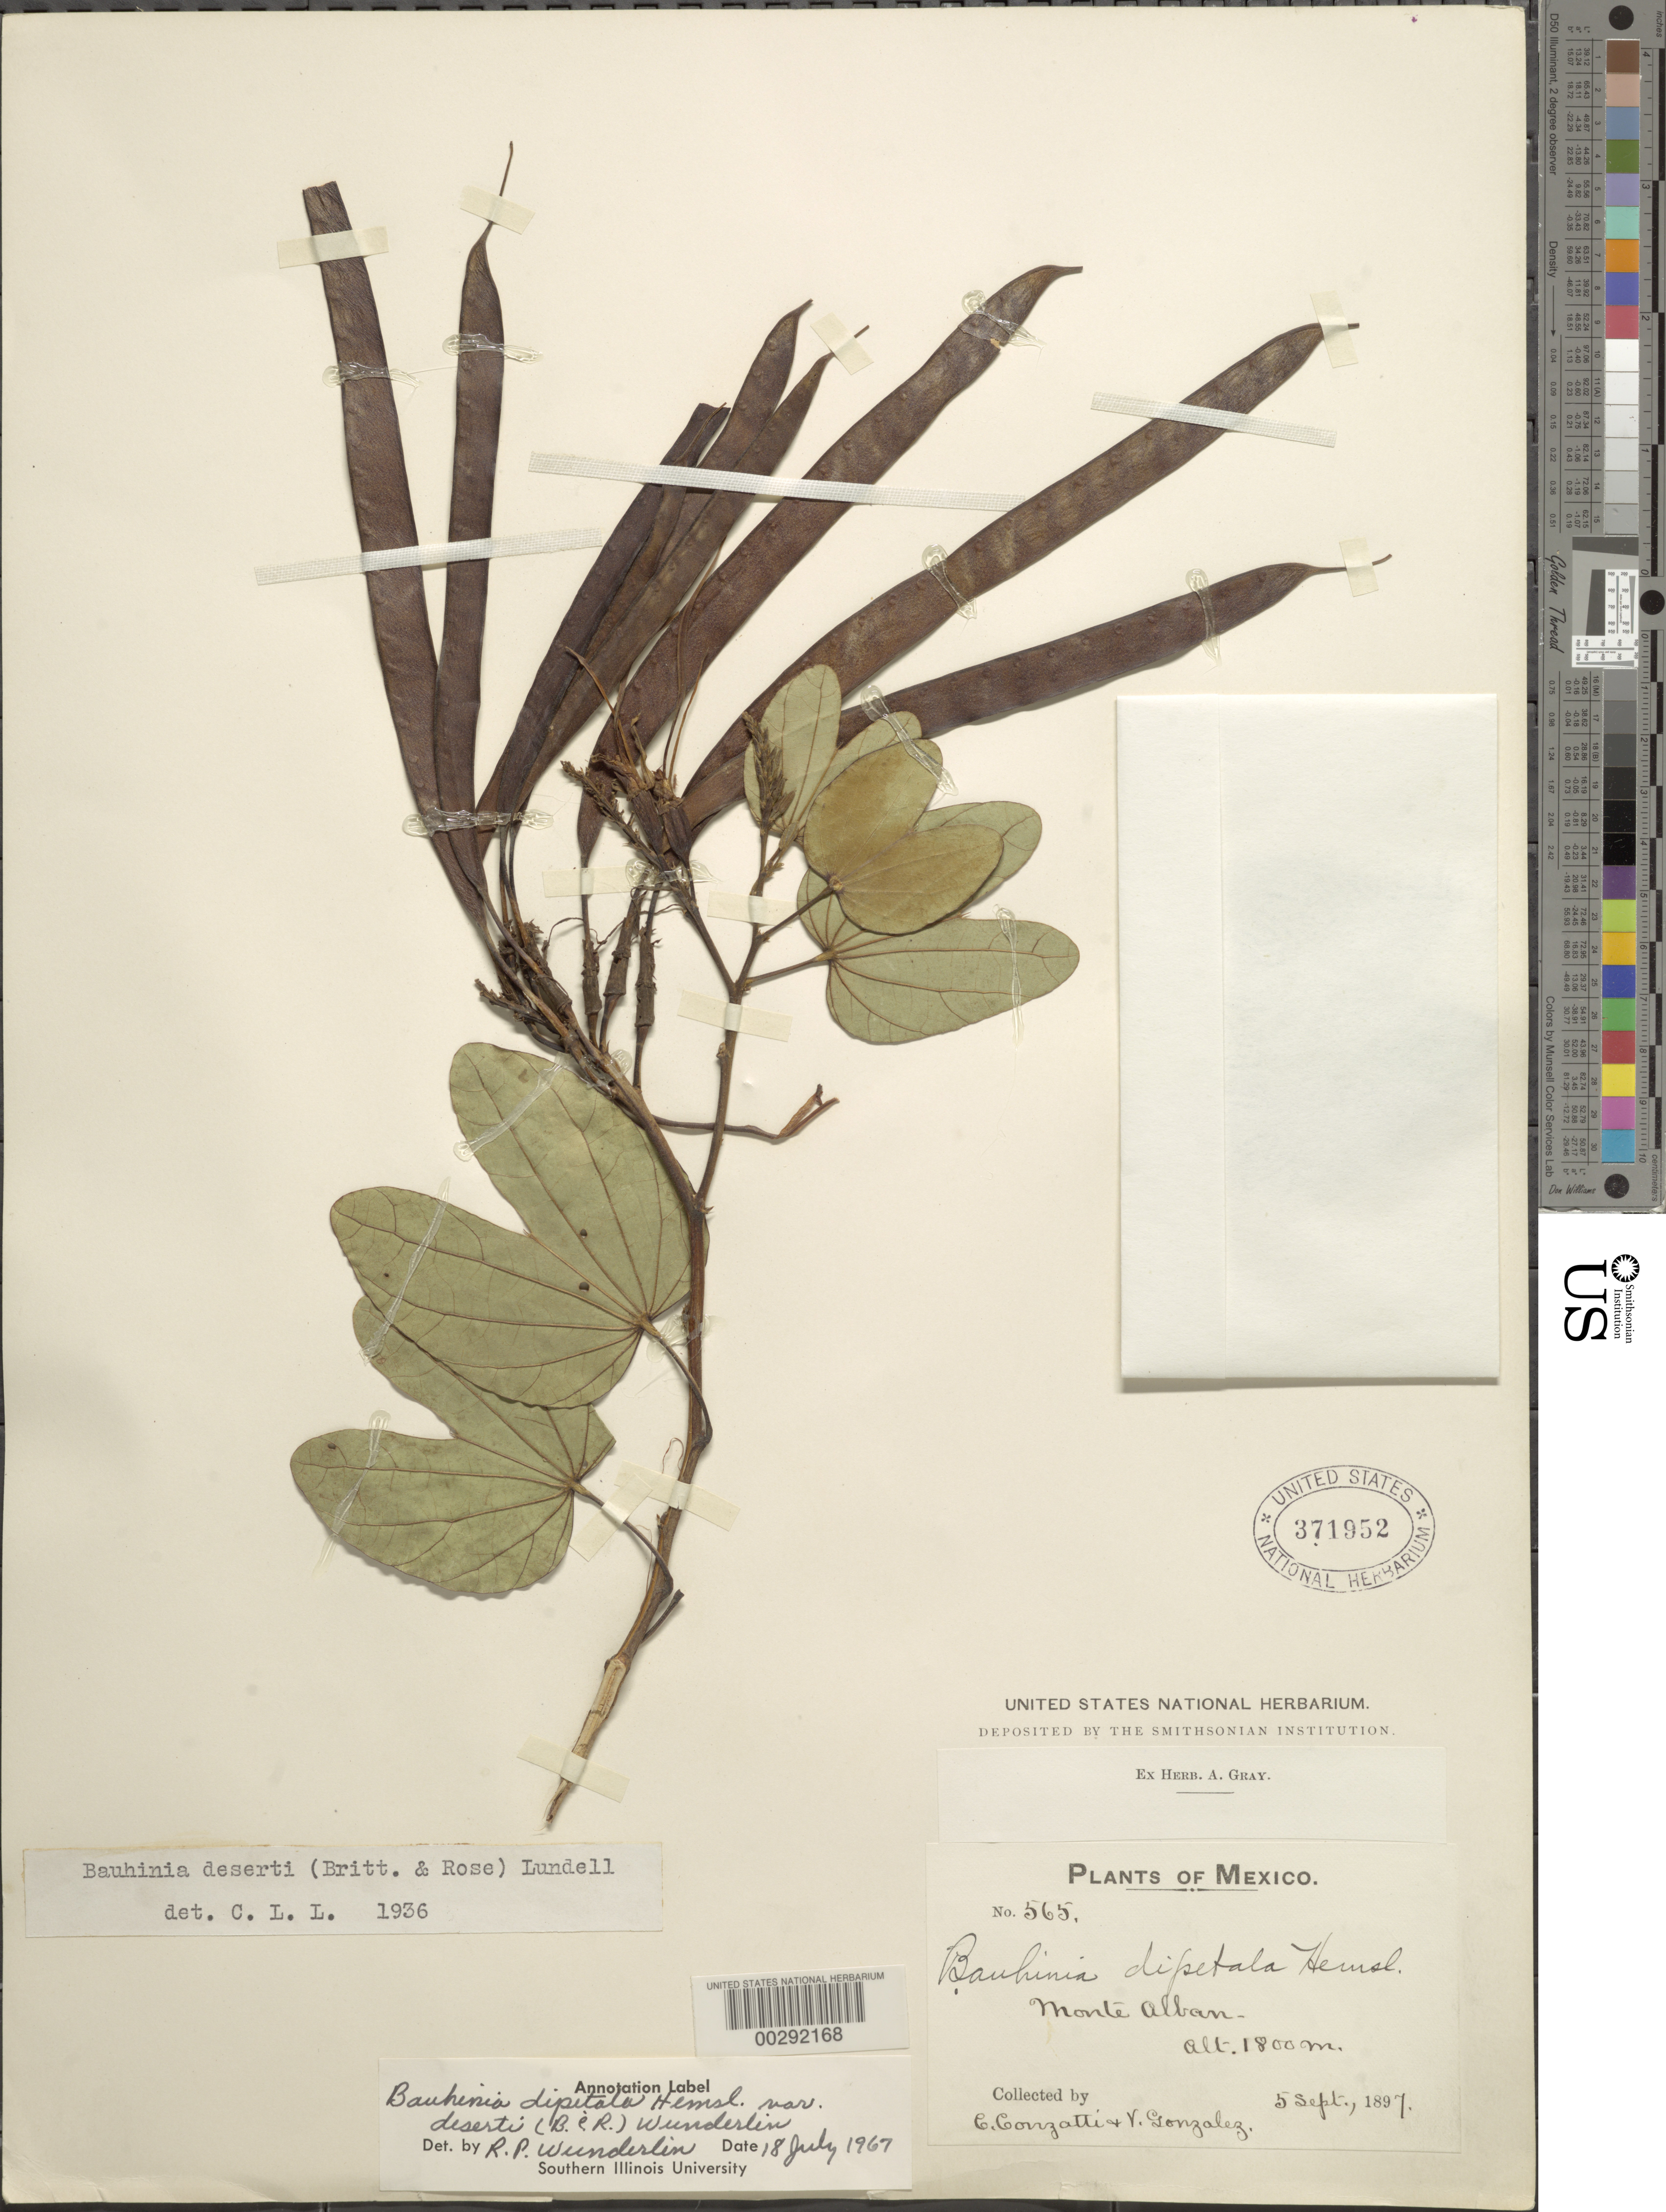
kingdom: Plantae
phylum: Tracheophyta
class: Magnoliopsida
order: Fabales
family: Fabaceae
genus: Bauhinia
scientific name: Bauhinia dipetala var. deserti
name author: (Britton & Rose) Wunderlin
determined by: Wunderlin, Richard P.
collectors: C. Conzatti & -. Gonzalez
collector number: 565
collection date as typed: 05 Sep 1897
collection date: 1897-09-05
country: Mexico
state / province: Oaxaca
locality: Monte alban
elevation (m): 1800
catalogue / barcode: US 371952